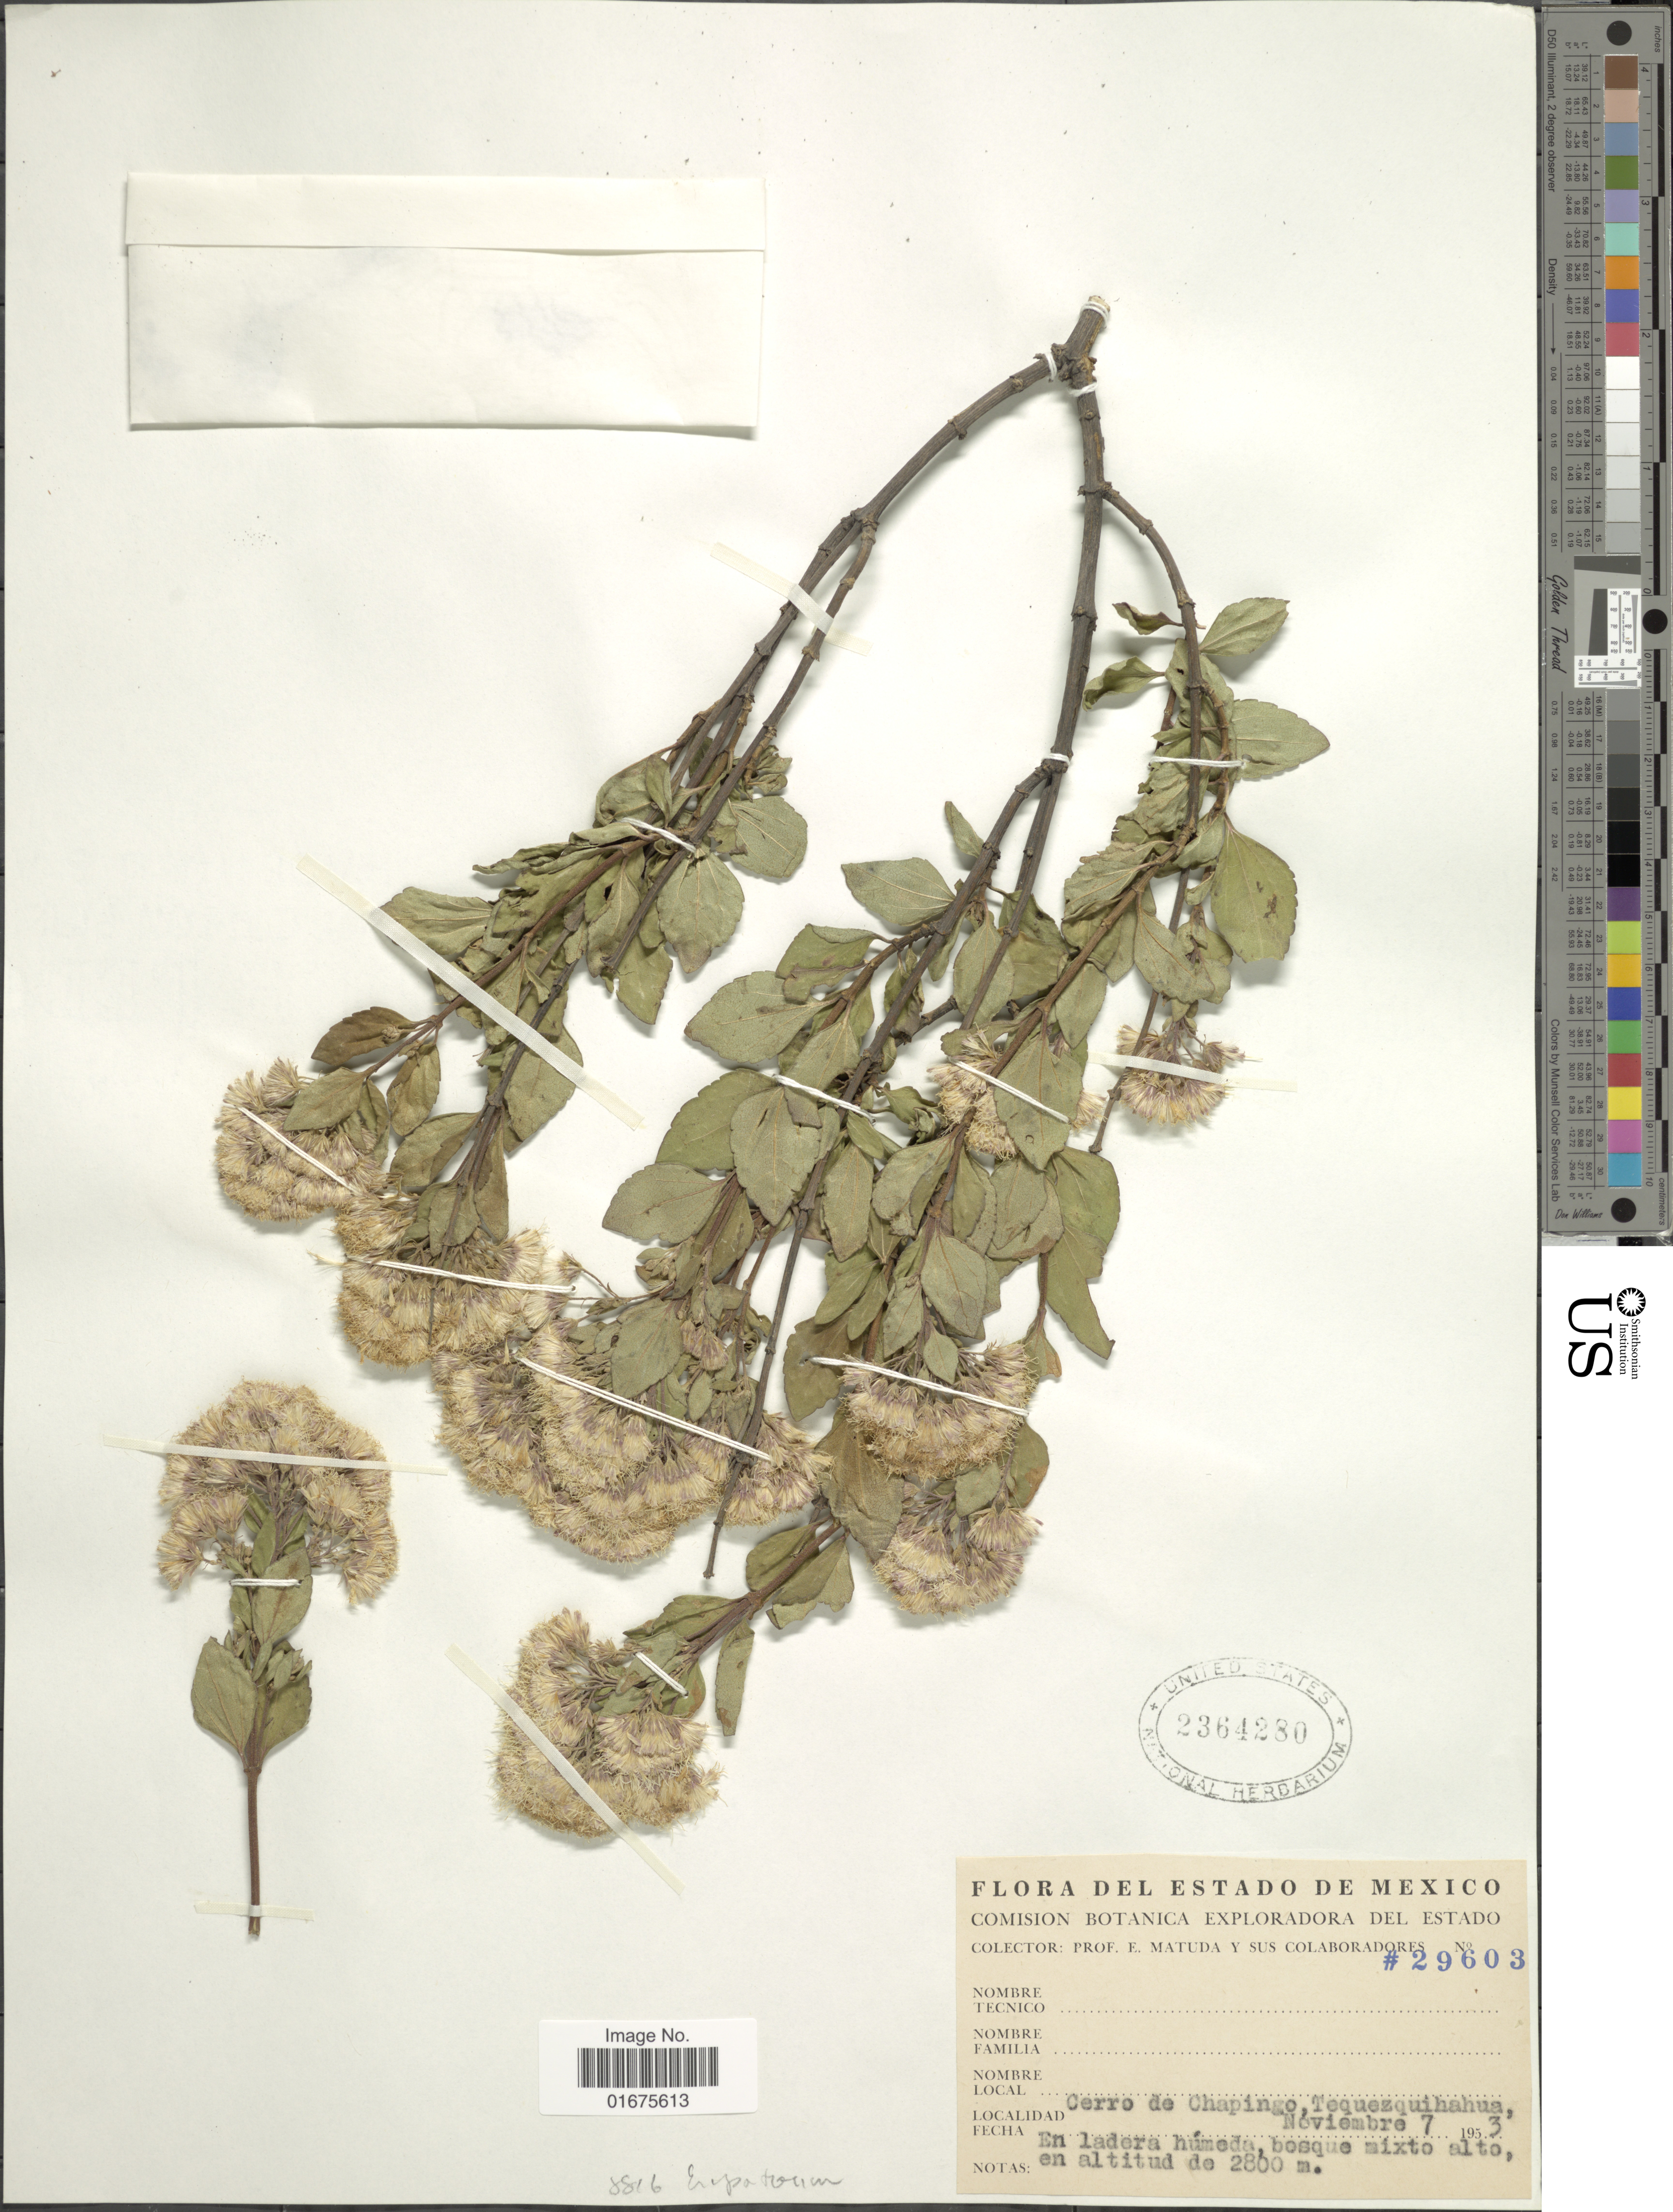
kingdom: Plantae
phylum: Tracheophyta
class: Magnoliopsida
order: Asterales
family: Asteraceae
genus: Ageratina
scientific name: Ageratina calaminthaefolia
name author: (Kunth) R.M. King & H. Rob.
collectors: E. Matuda & et al.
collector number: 29603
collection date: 1953-11-07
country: Mexico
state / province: México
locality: Cerro de Chapingo, Tequezquihahua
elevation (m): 2800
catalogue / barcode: US 2364280